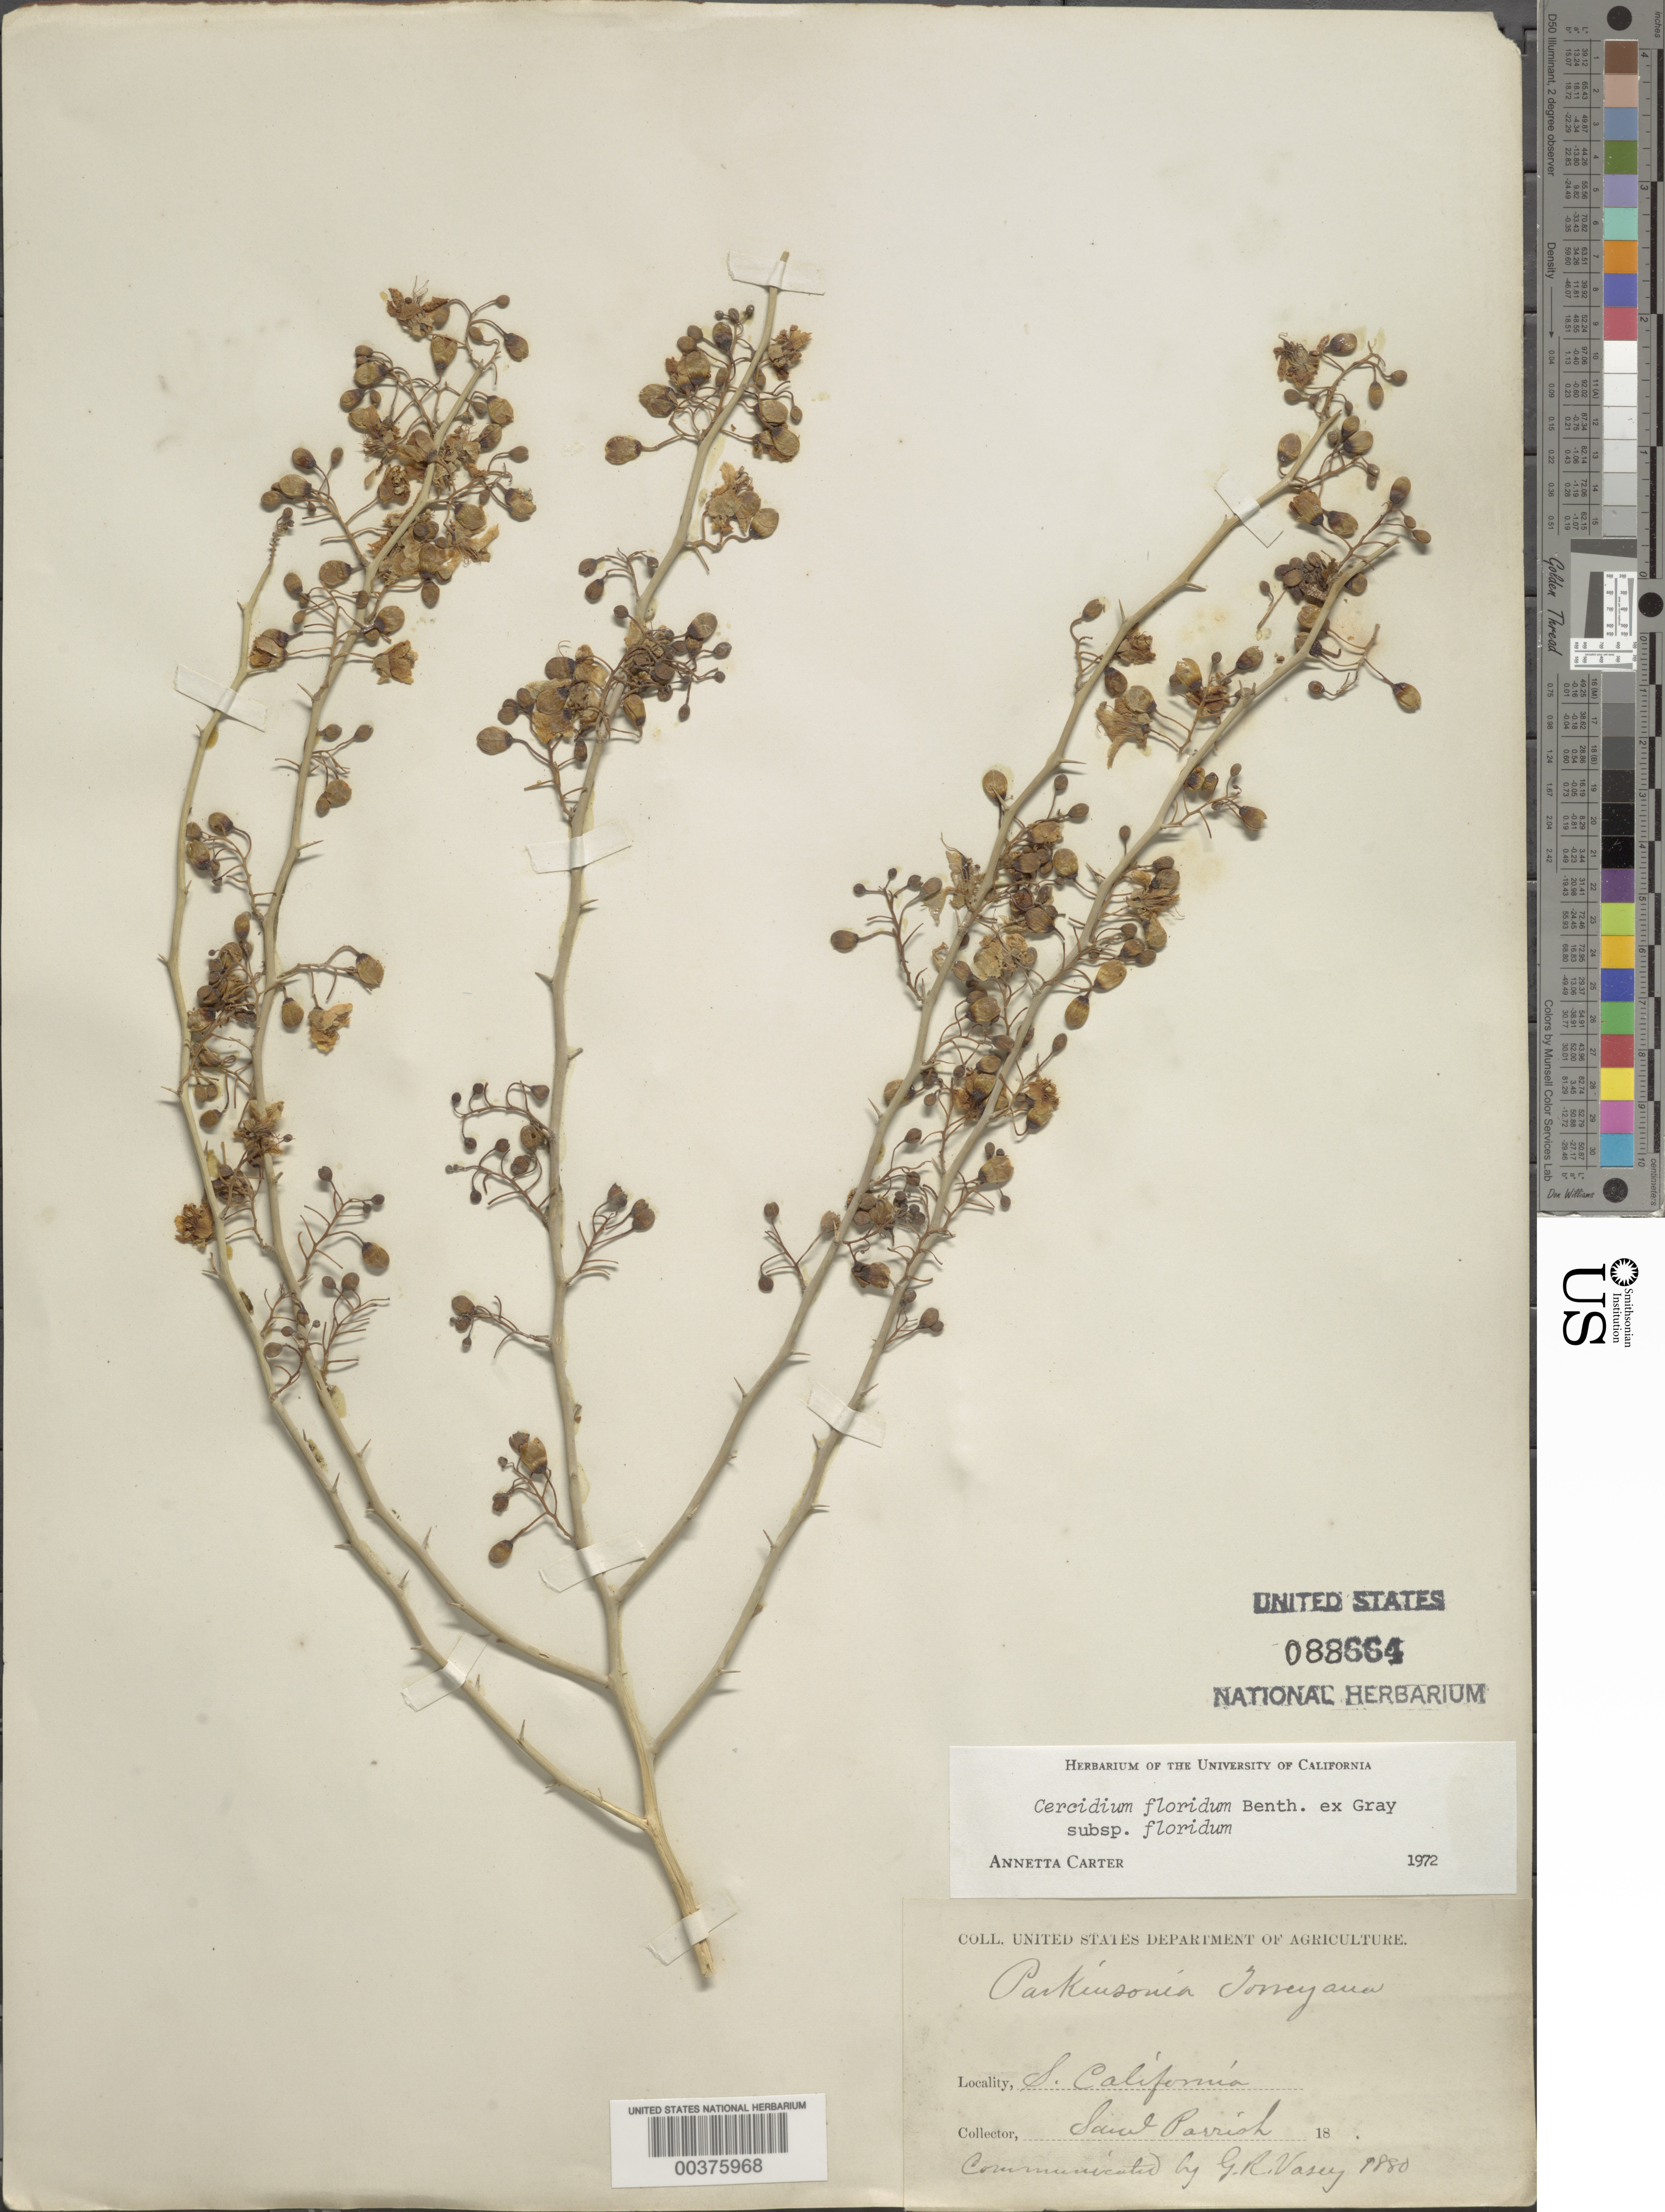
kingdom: Plantae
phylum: Tracheophyta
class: Magnoliopsida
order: Fabales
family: Fabaceae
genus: Parkinsonia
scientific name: Parkinsonia florida subsp. florida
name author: (Benth. ex A. Gray) S. Watson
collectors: S. B. Parish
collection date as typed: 1880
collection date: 1880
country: United States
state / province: California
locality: S california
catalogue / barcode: US 88664